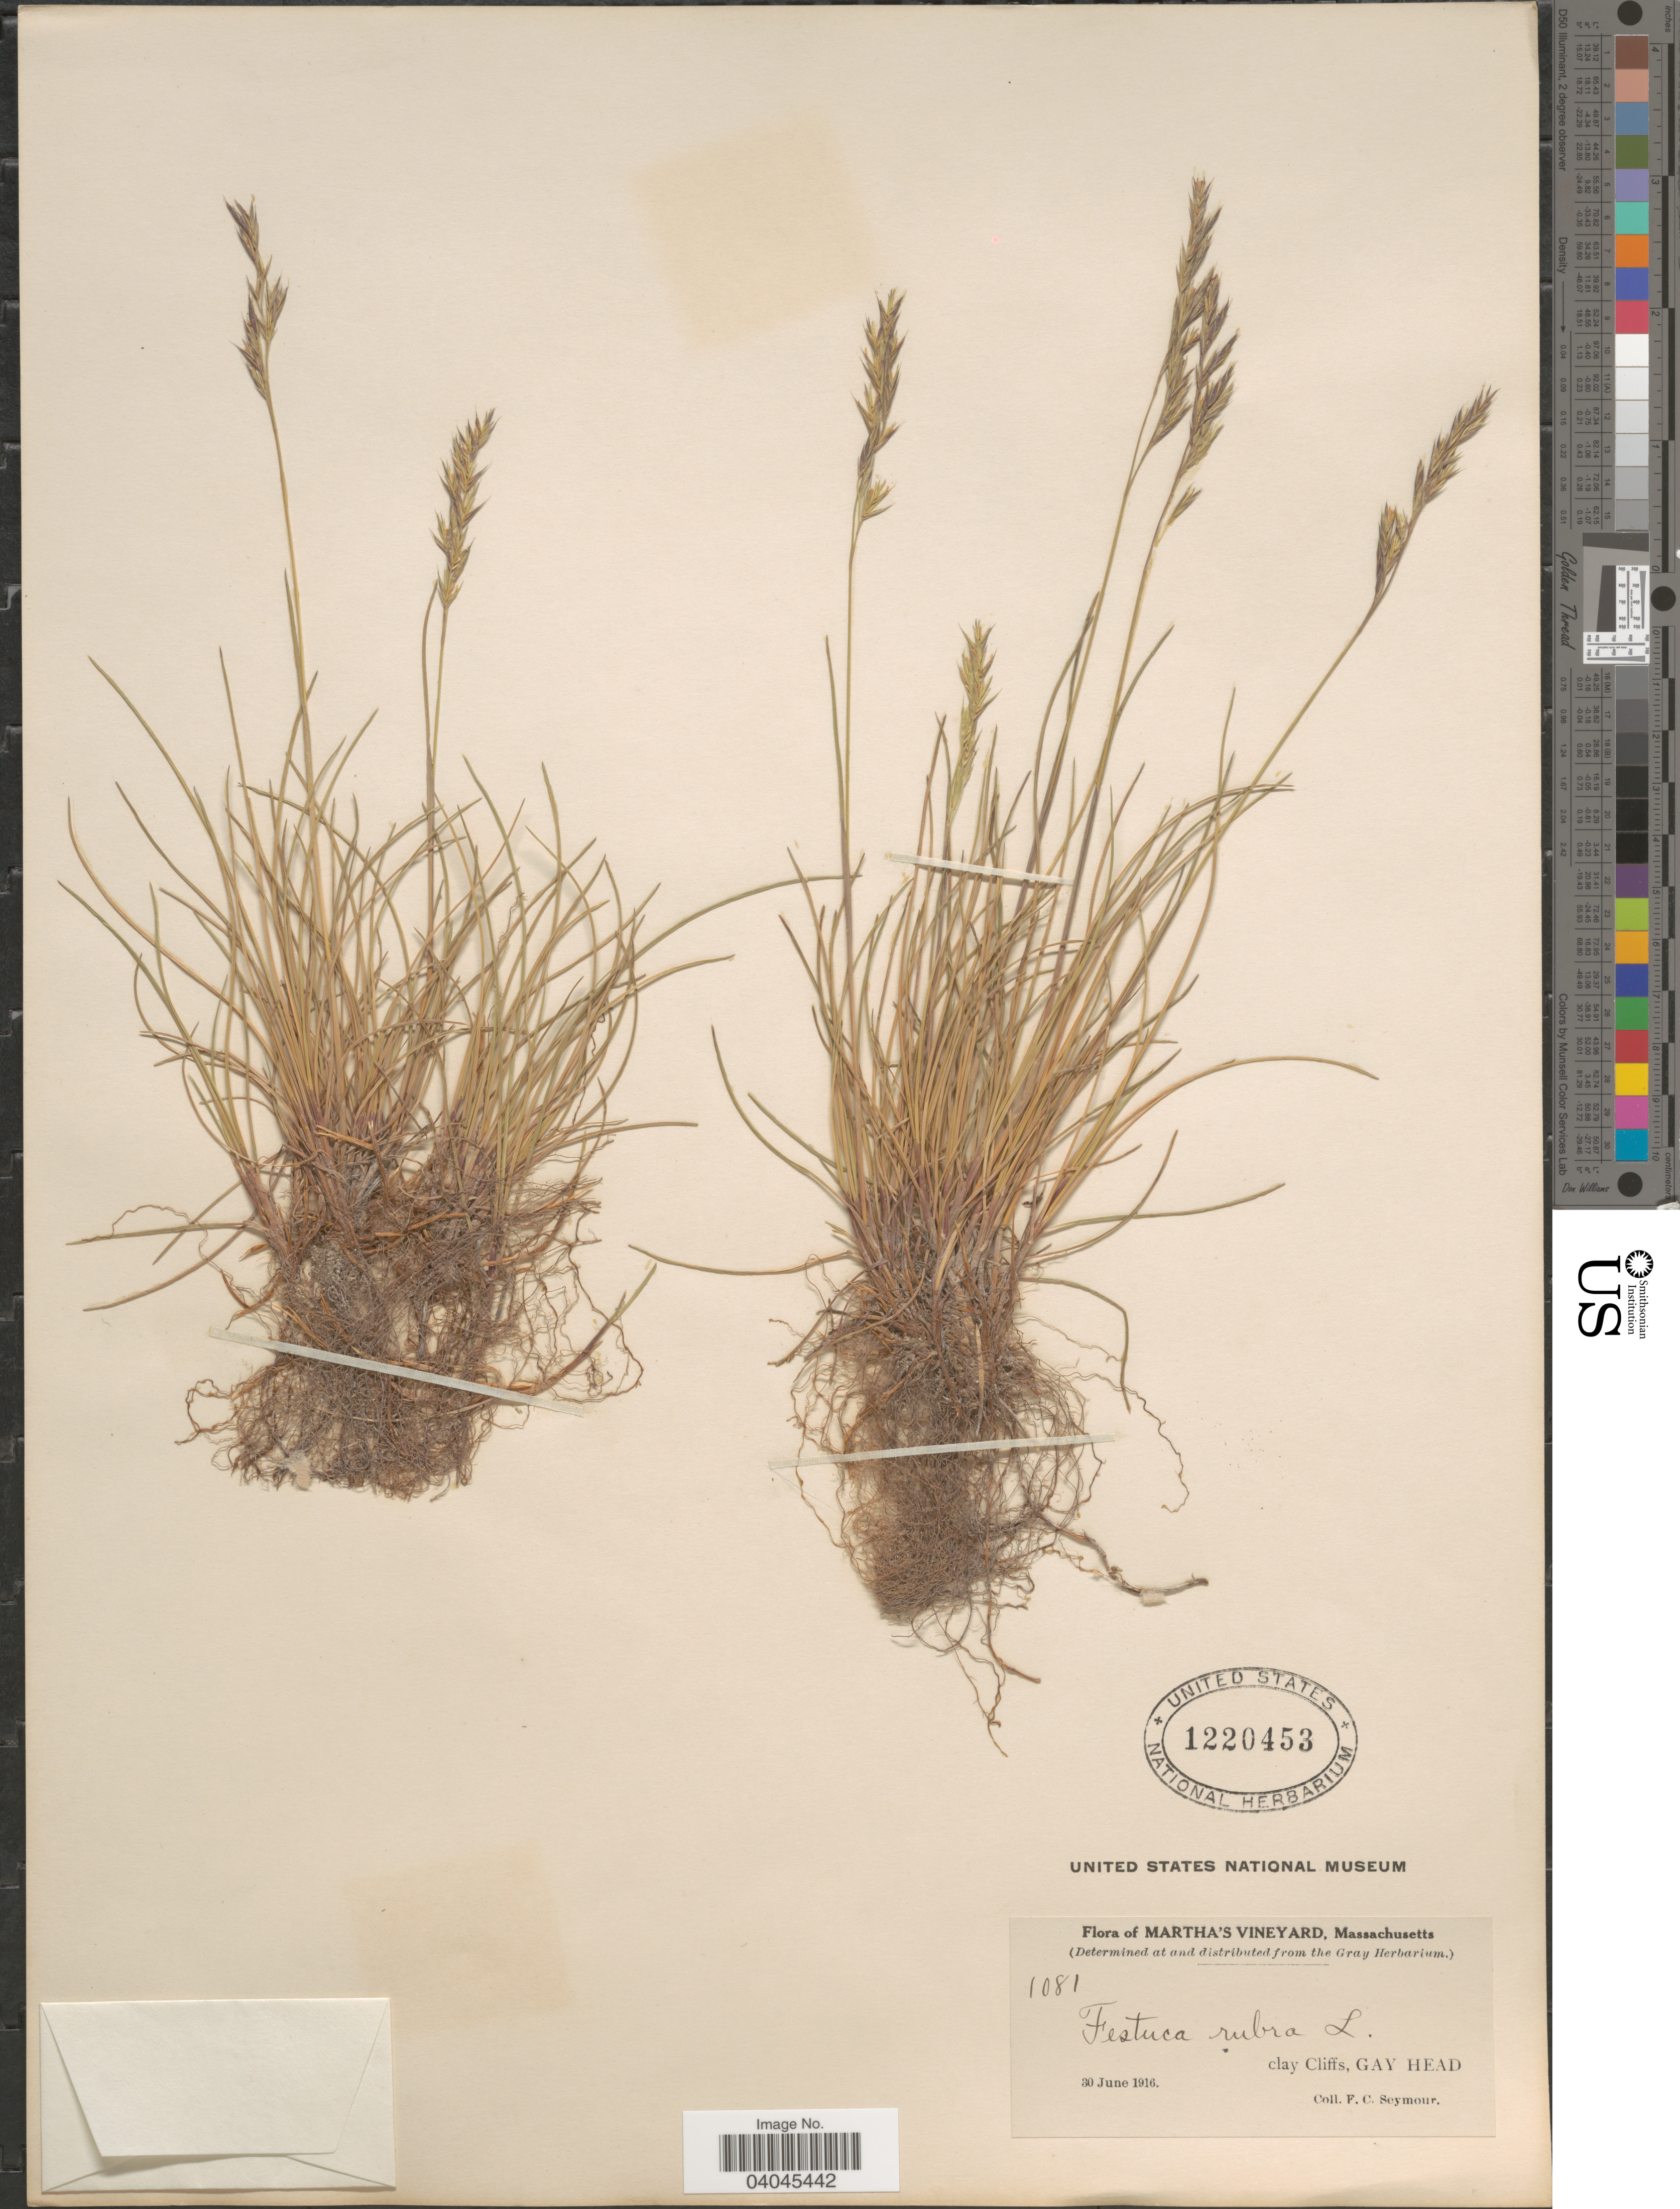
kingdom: Plantae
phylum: Tracheophyta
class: Liliopsida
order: Poales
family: Poaceae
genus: Festuca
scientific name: Festuca rubra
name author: L.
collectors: F. C. Seymour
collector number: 1081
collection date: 1916-06-30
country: United States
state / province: Massachusetts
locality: Martha's Vineyard. Clay Cliffs, Gay Head.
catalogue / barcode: US 1220453